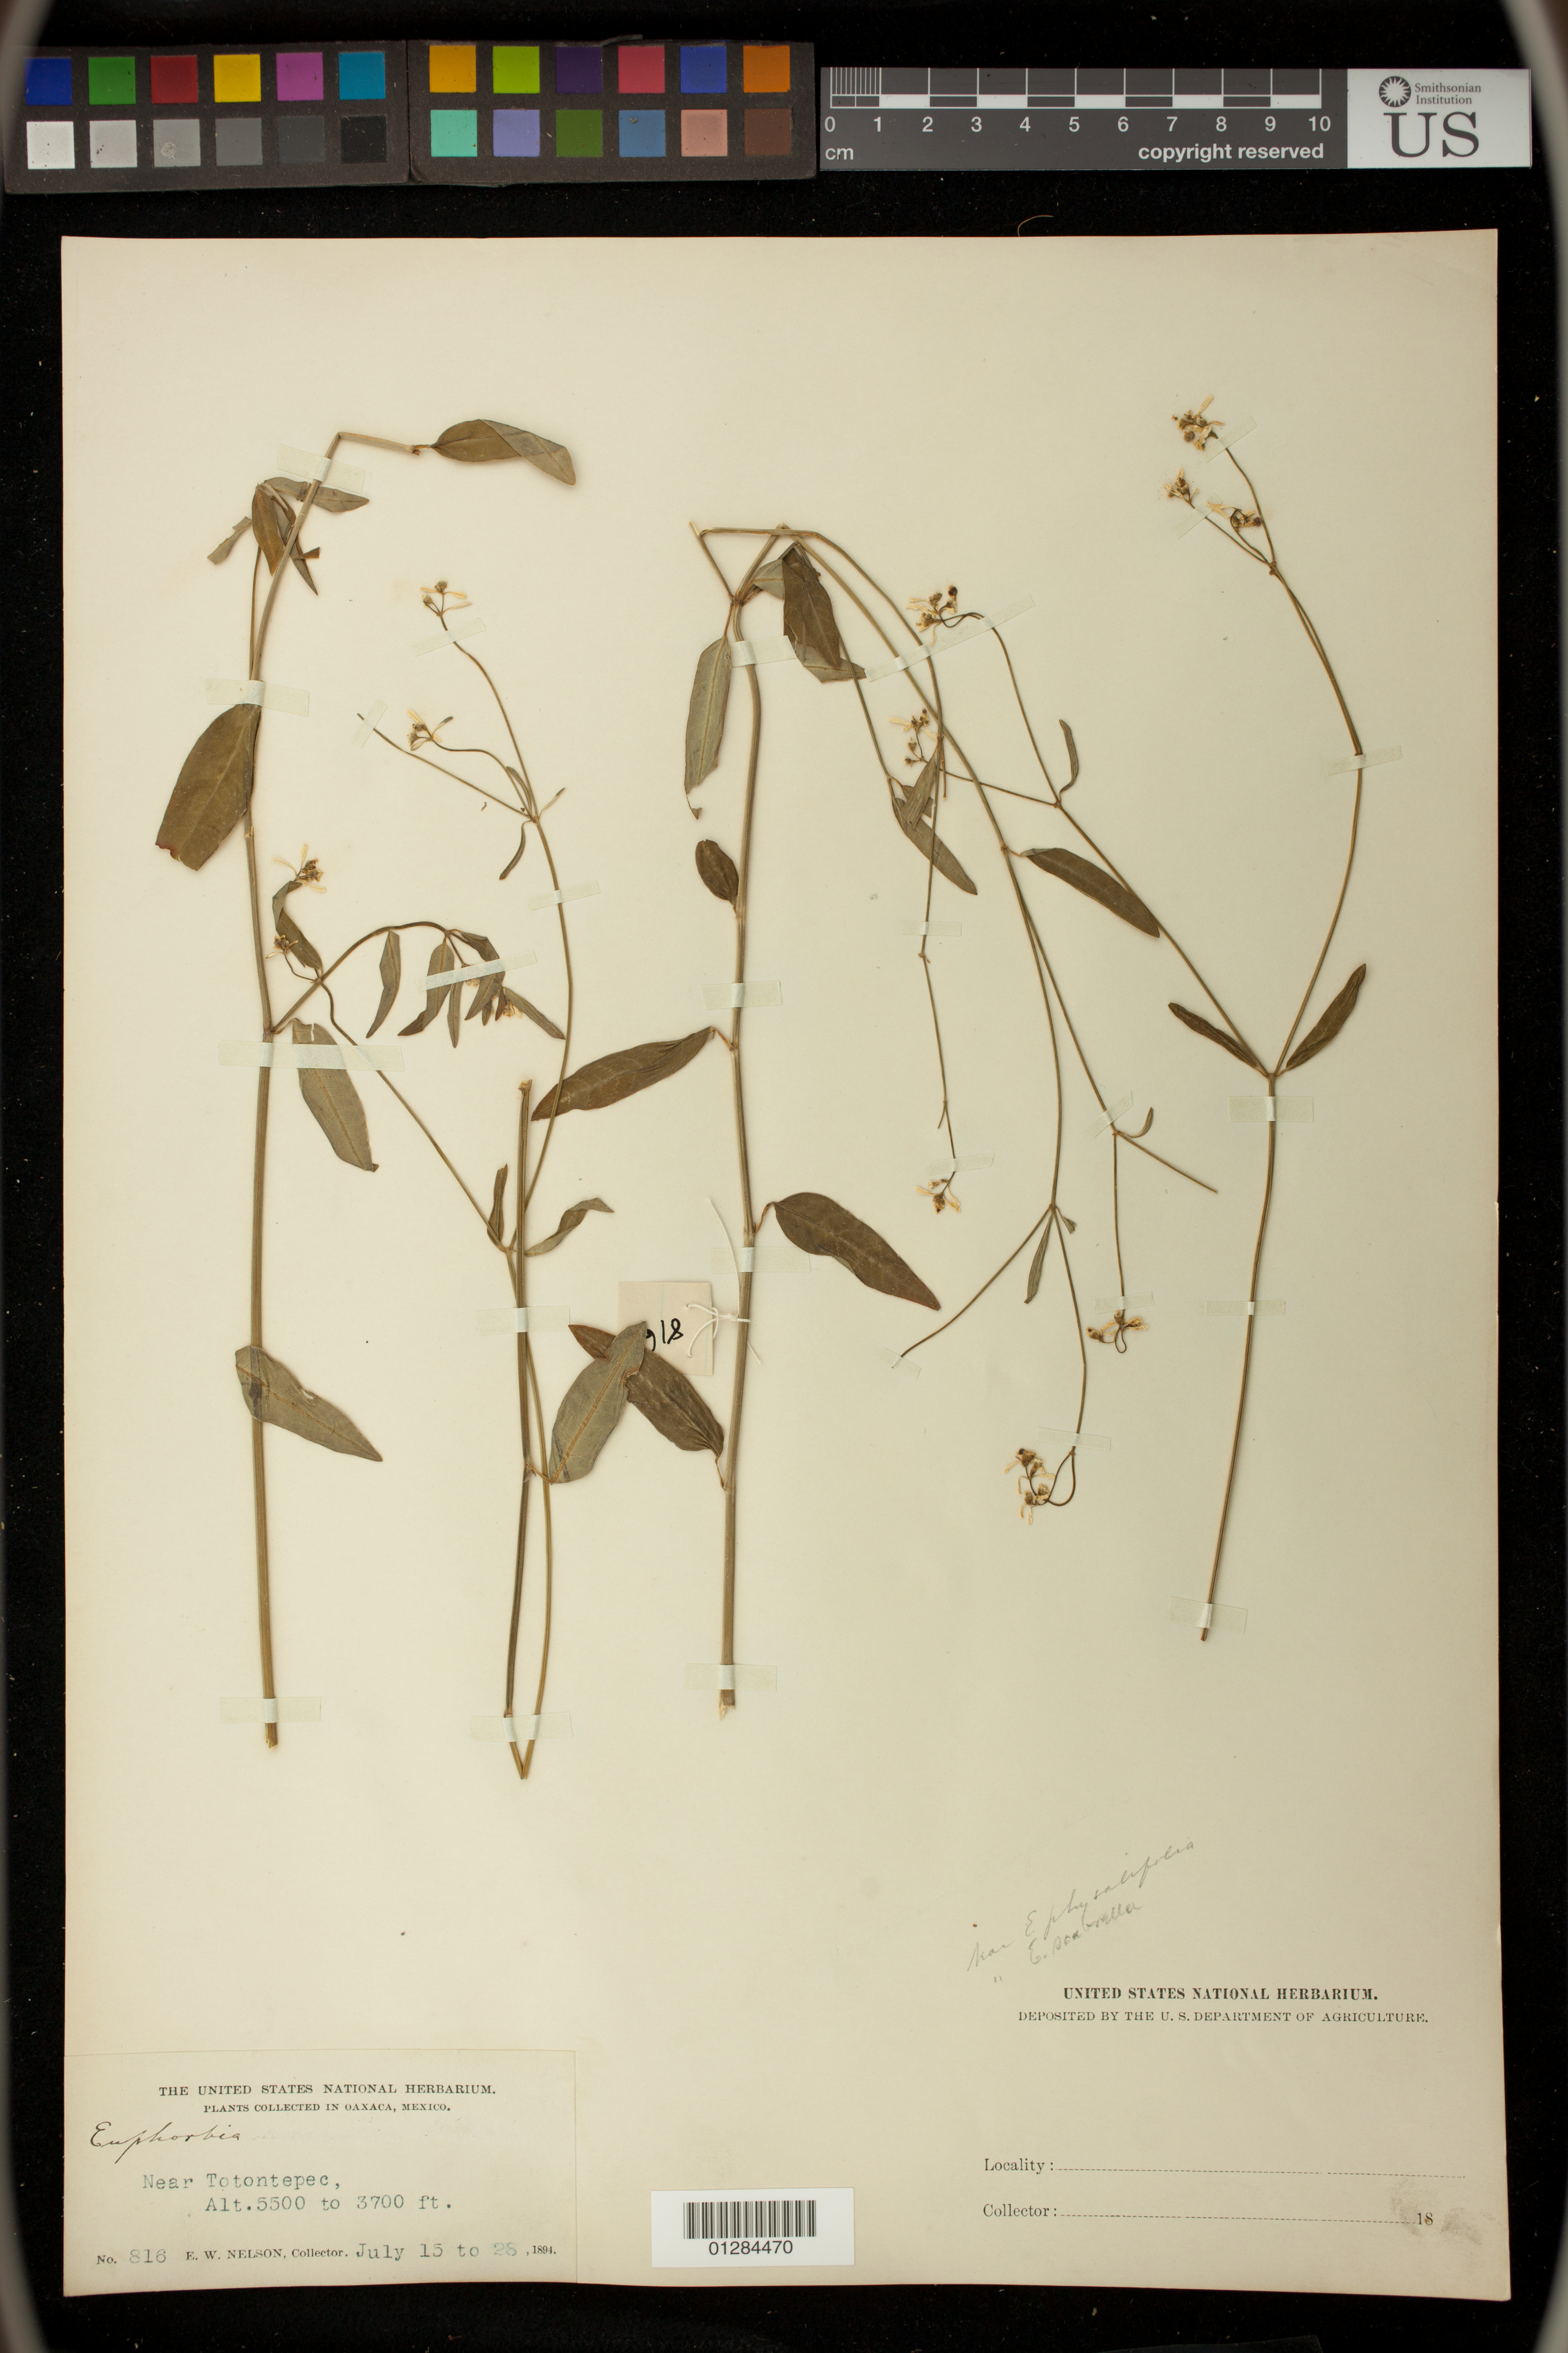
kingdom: Plantae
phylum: Tracheophyta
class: Magnoliopsida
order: Malpighiales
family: Euphorbiaceae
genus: Euphorbia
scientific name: Euphorbia triphylla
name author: (Klotzsch & Garcke) Oudejans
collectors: E. W. Nelson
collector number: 816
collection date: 1894-07-15/1894-07-28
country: Mexico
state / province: Oaxaca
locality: Near Totontepec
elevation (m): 1128